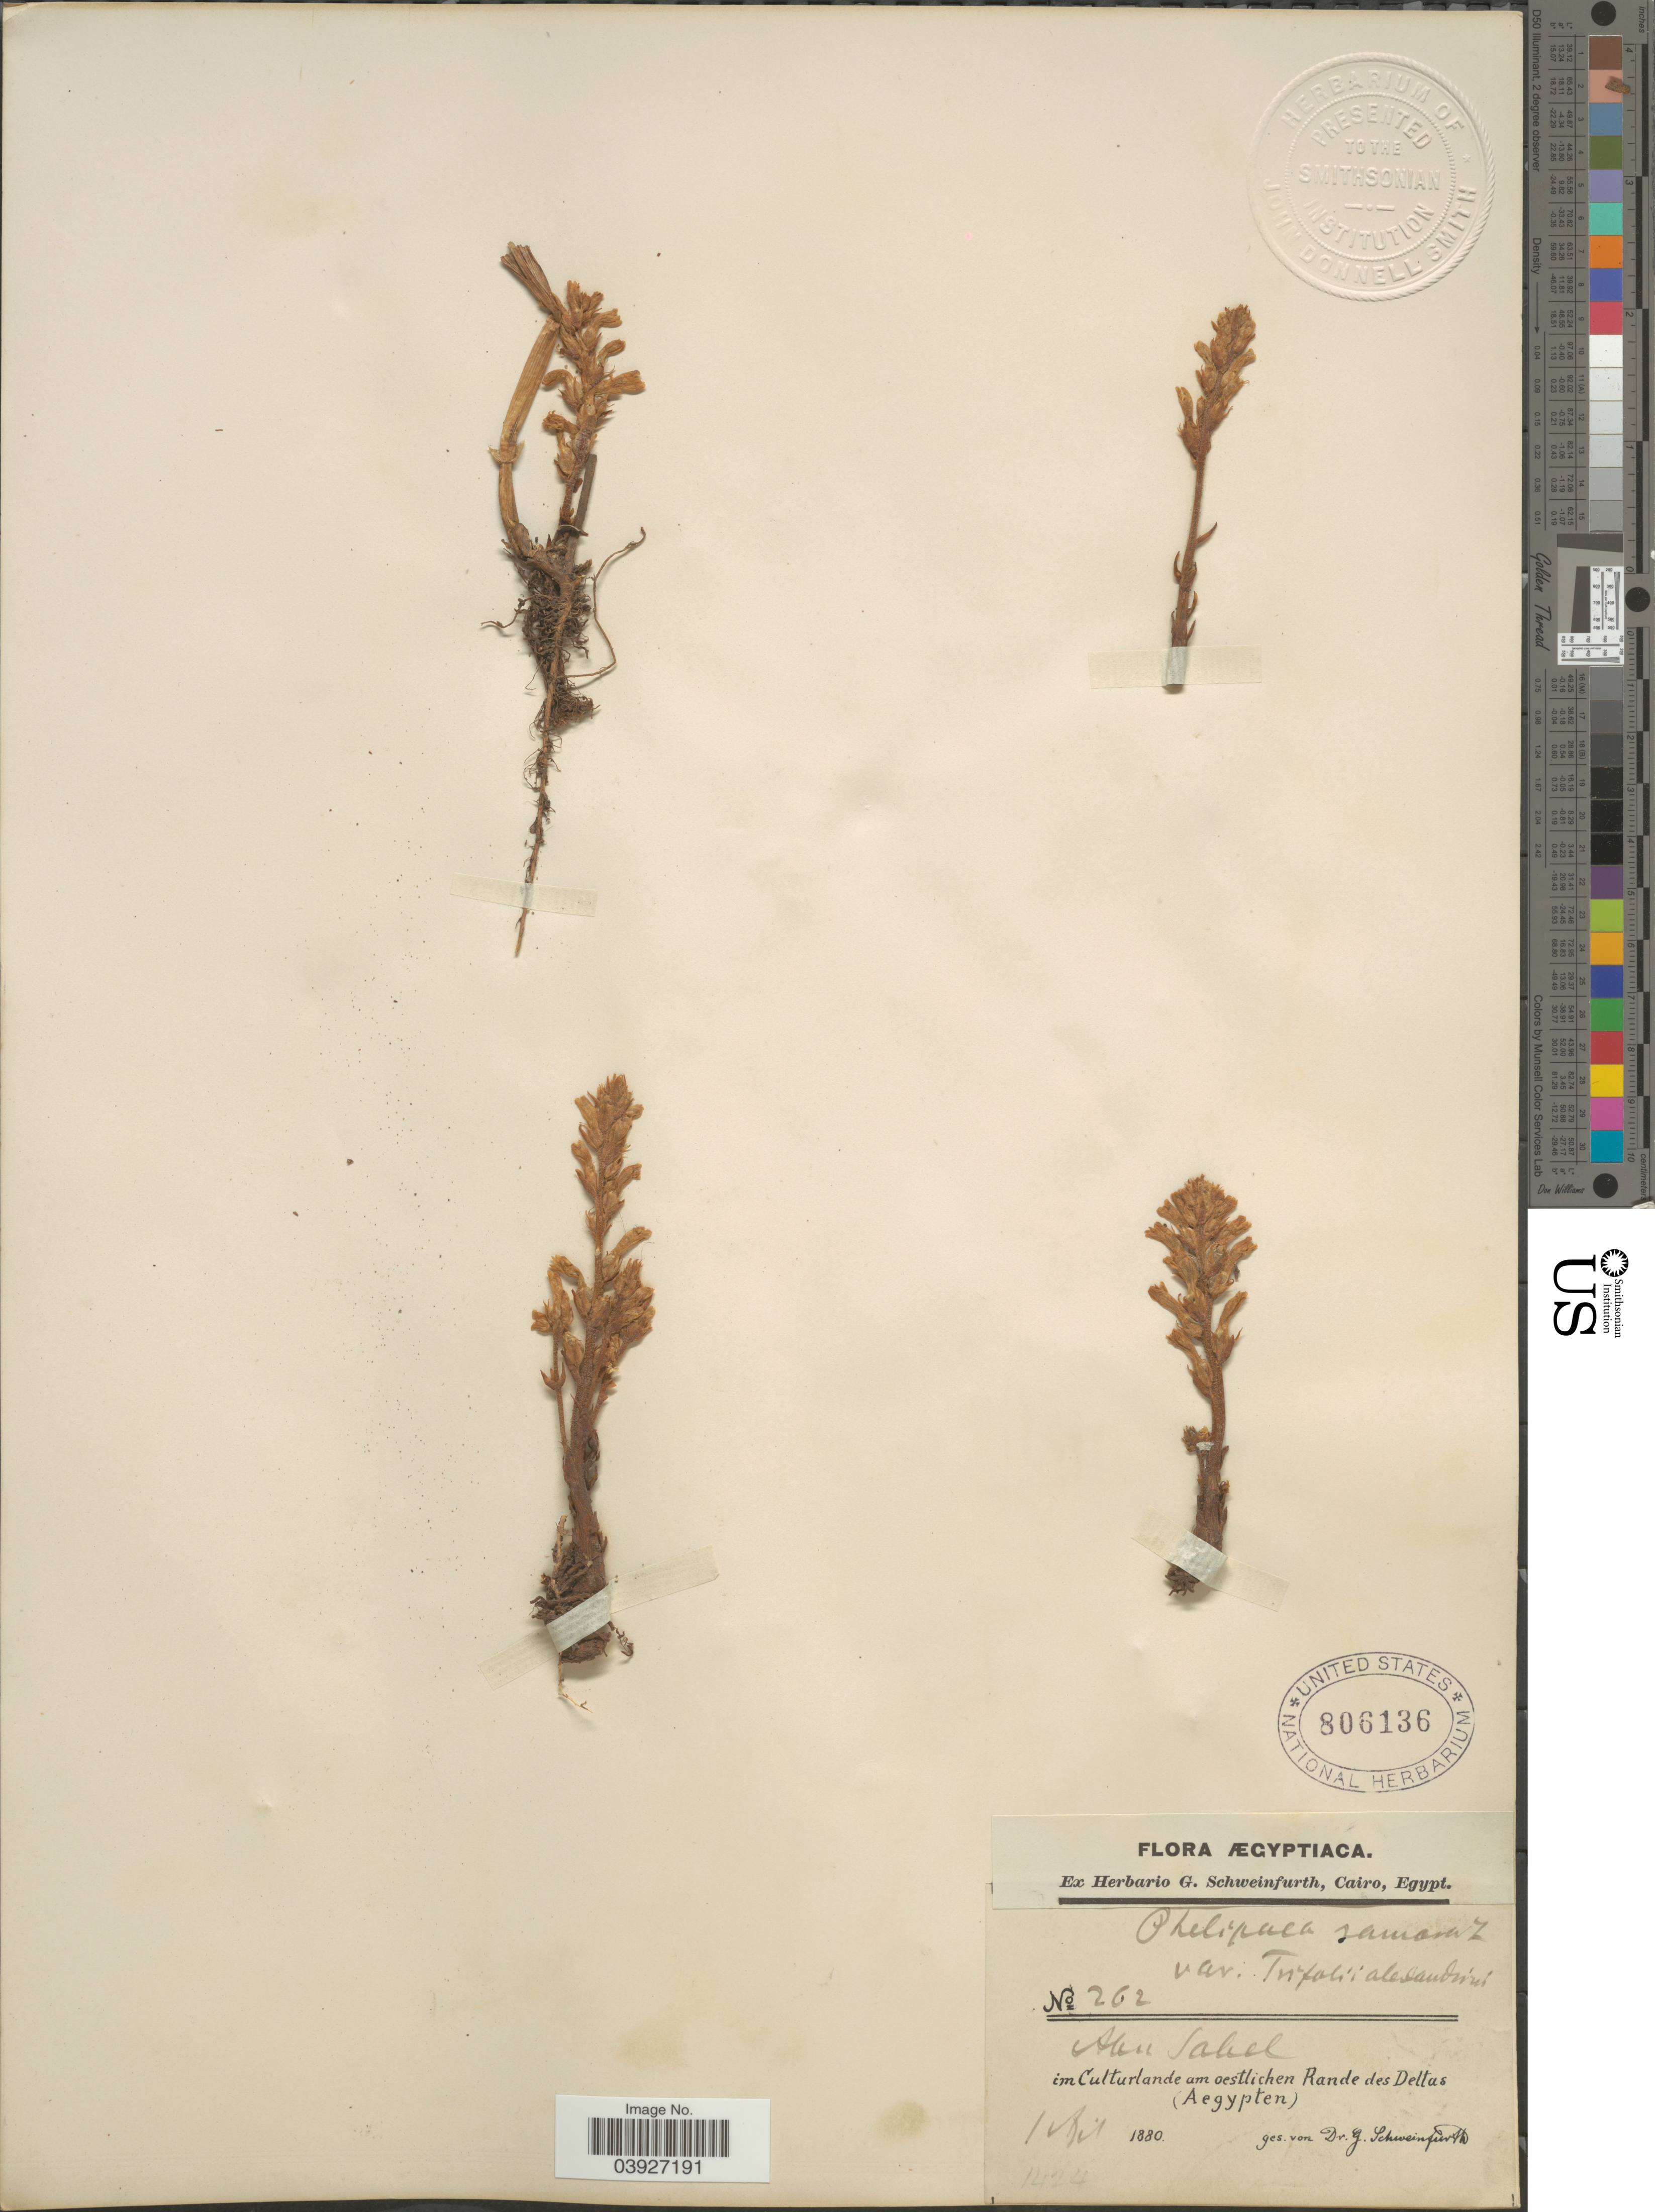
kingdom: Plantae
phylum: Tracheophyta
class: Magnoliopsida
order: Lamiales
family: Orobanchaceae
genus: Orobanche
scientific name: Orobanche ramosa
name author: L.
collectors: G. A. Schweinfurth (herbarium)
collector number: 262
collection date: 1880-04-01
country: Egypt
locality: Abu Sabel. Im Culturlande am oestlichen Rande des Deltas (Aegypten).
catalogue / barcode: US 806136